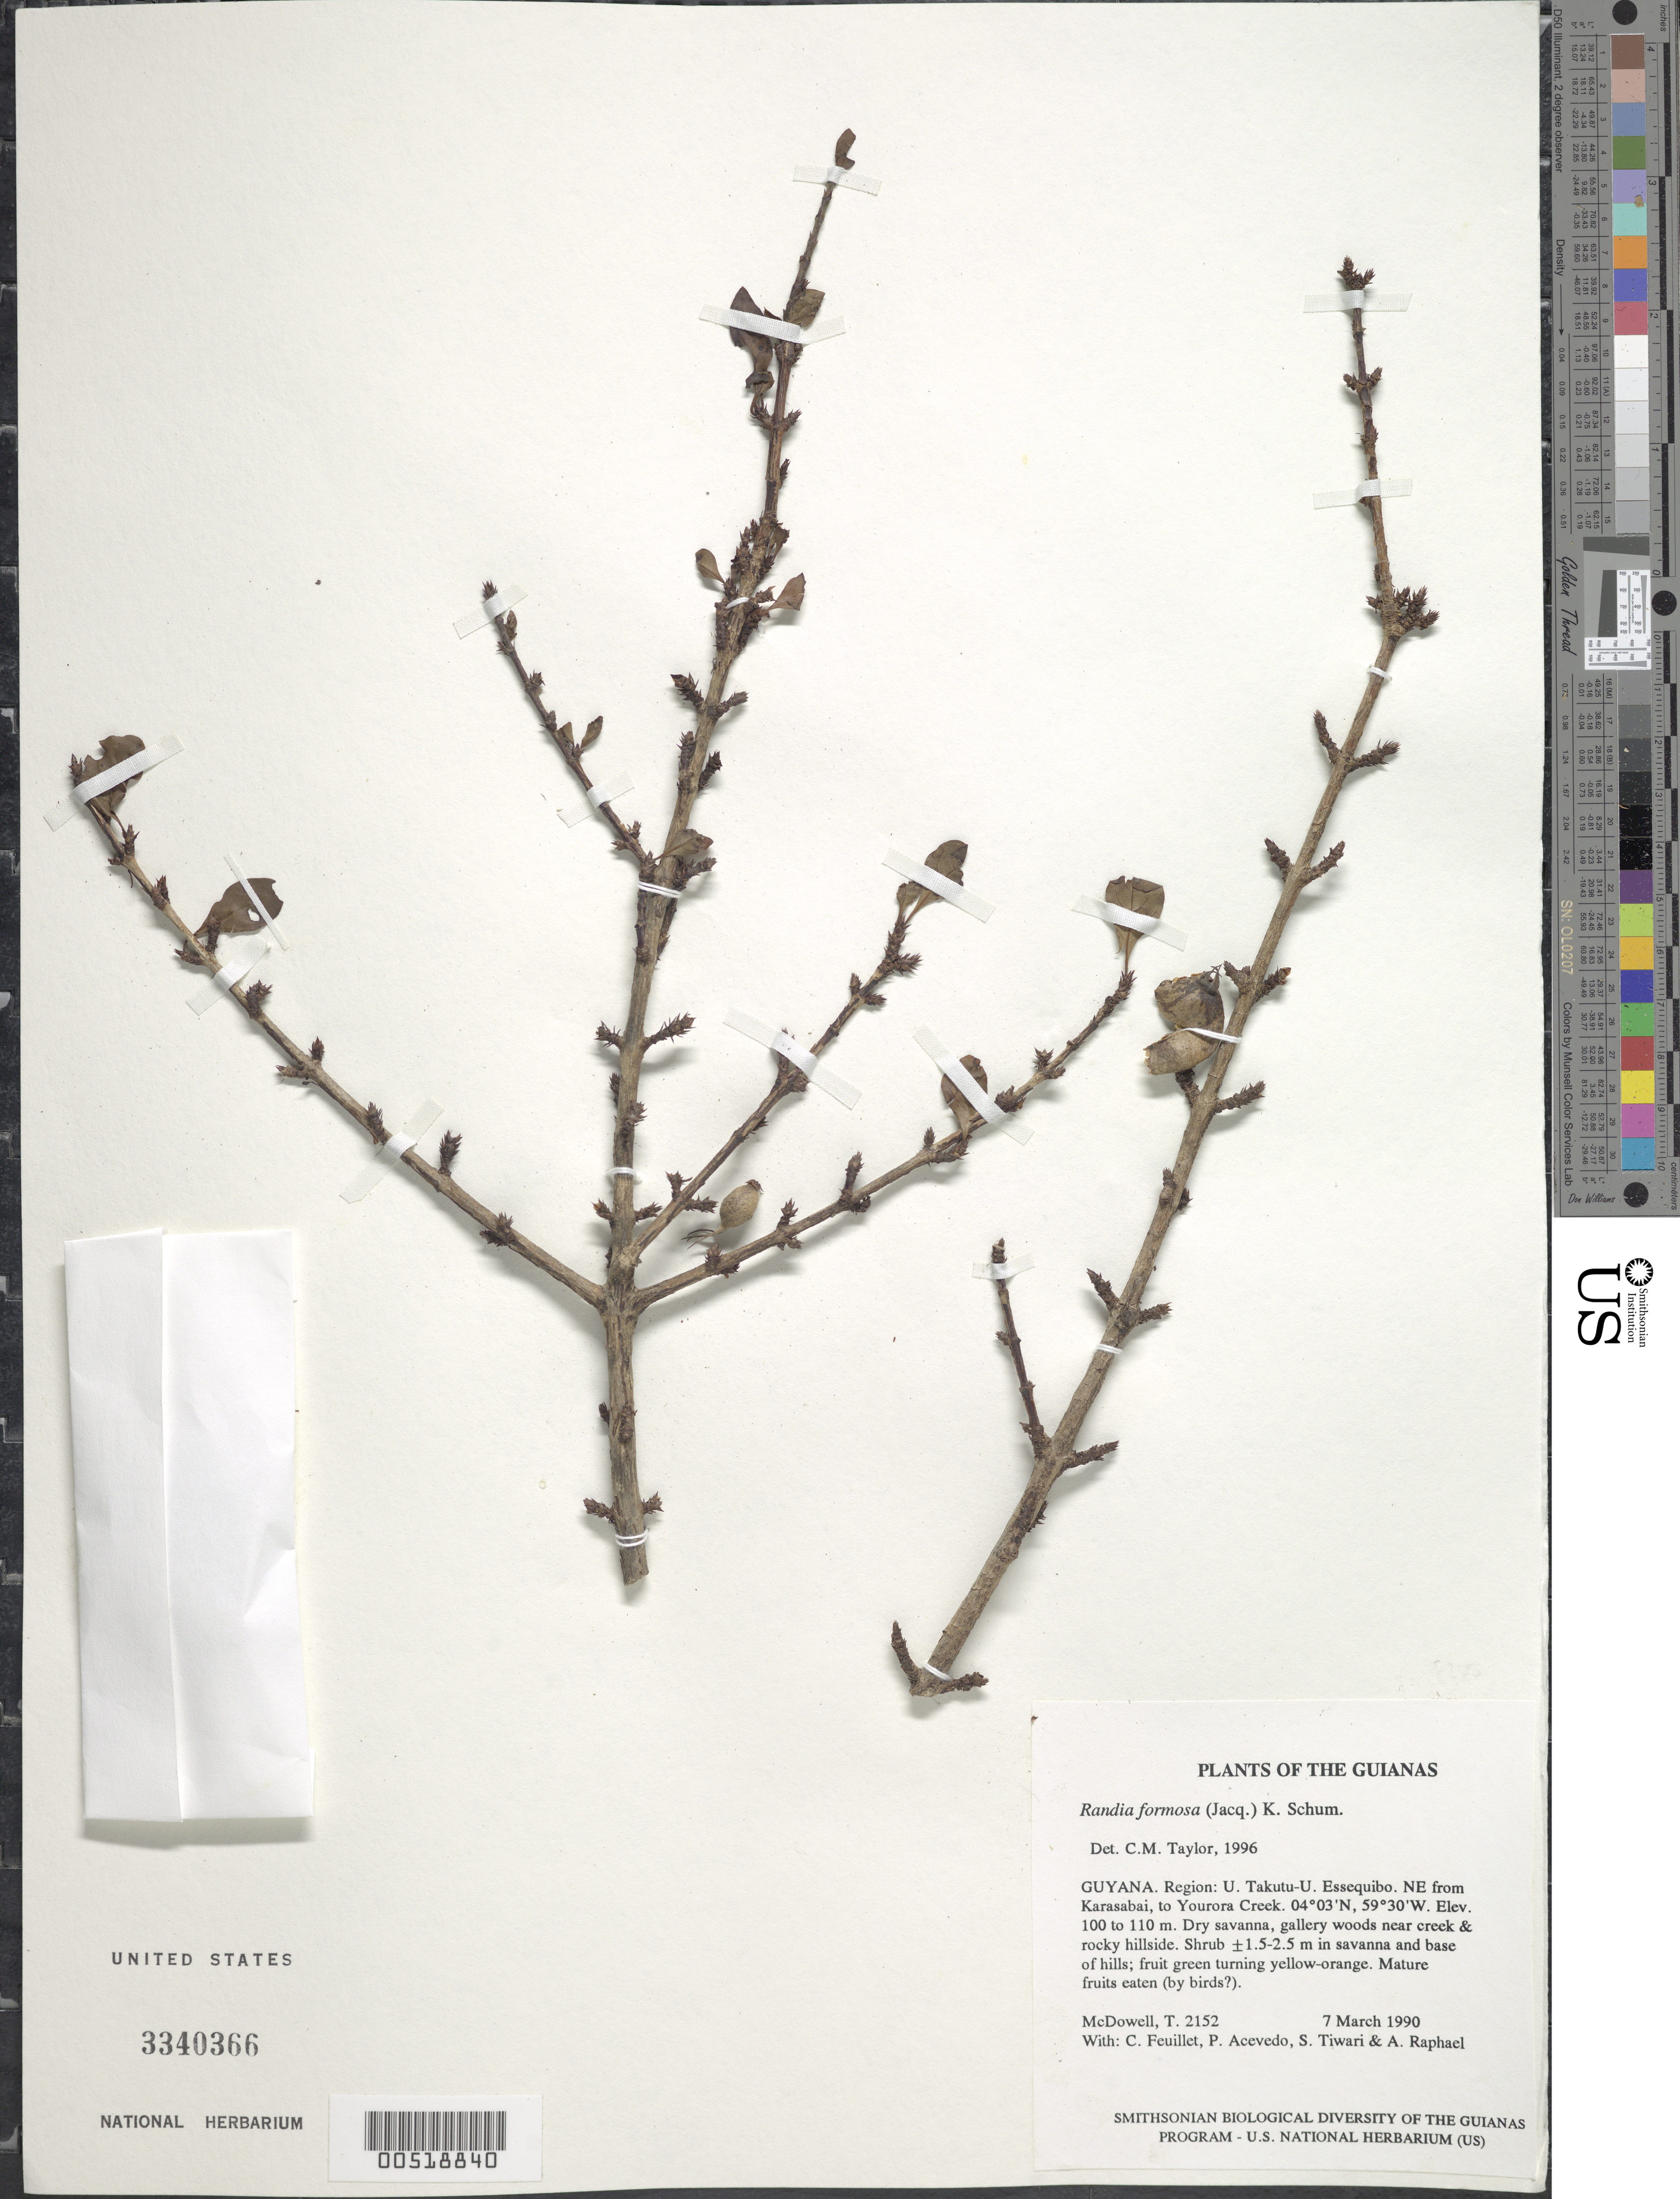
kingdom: Plantae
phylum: Tracheophyta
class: Magnoliopsida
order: Gentianales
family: Rubiaceae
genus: Rosenbergiodendron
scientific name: Rosenbergiodendron densiflorum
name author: (K. Schum.) Fagerl.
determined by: Taylor, Charlotte M.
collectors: T. McDowell, C. Feuillet, P. Acevedo-Rodr., S. Tiwari & A. Raphael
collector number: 2152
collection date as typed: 7 March 1990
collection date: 1990-03-07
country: Guyana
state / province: U. Takutu-U. Essequibo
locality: NE from Karasabai, to Yourora Creek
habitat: Dry savanna, gallery woods near creek & rocky hillside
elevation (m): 100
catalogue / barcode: US 3340366